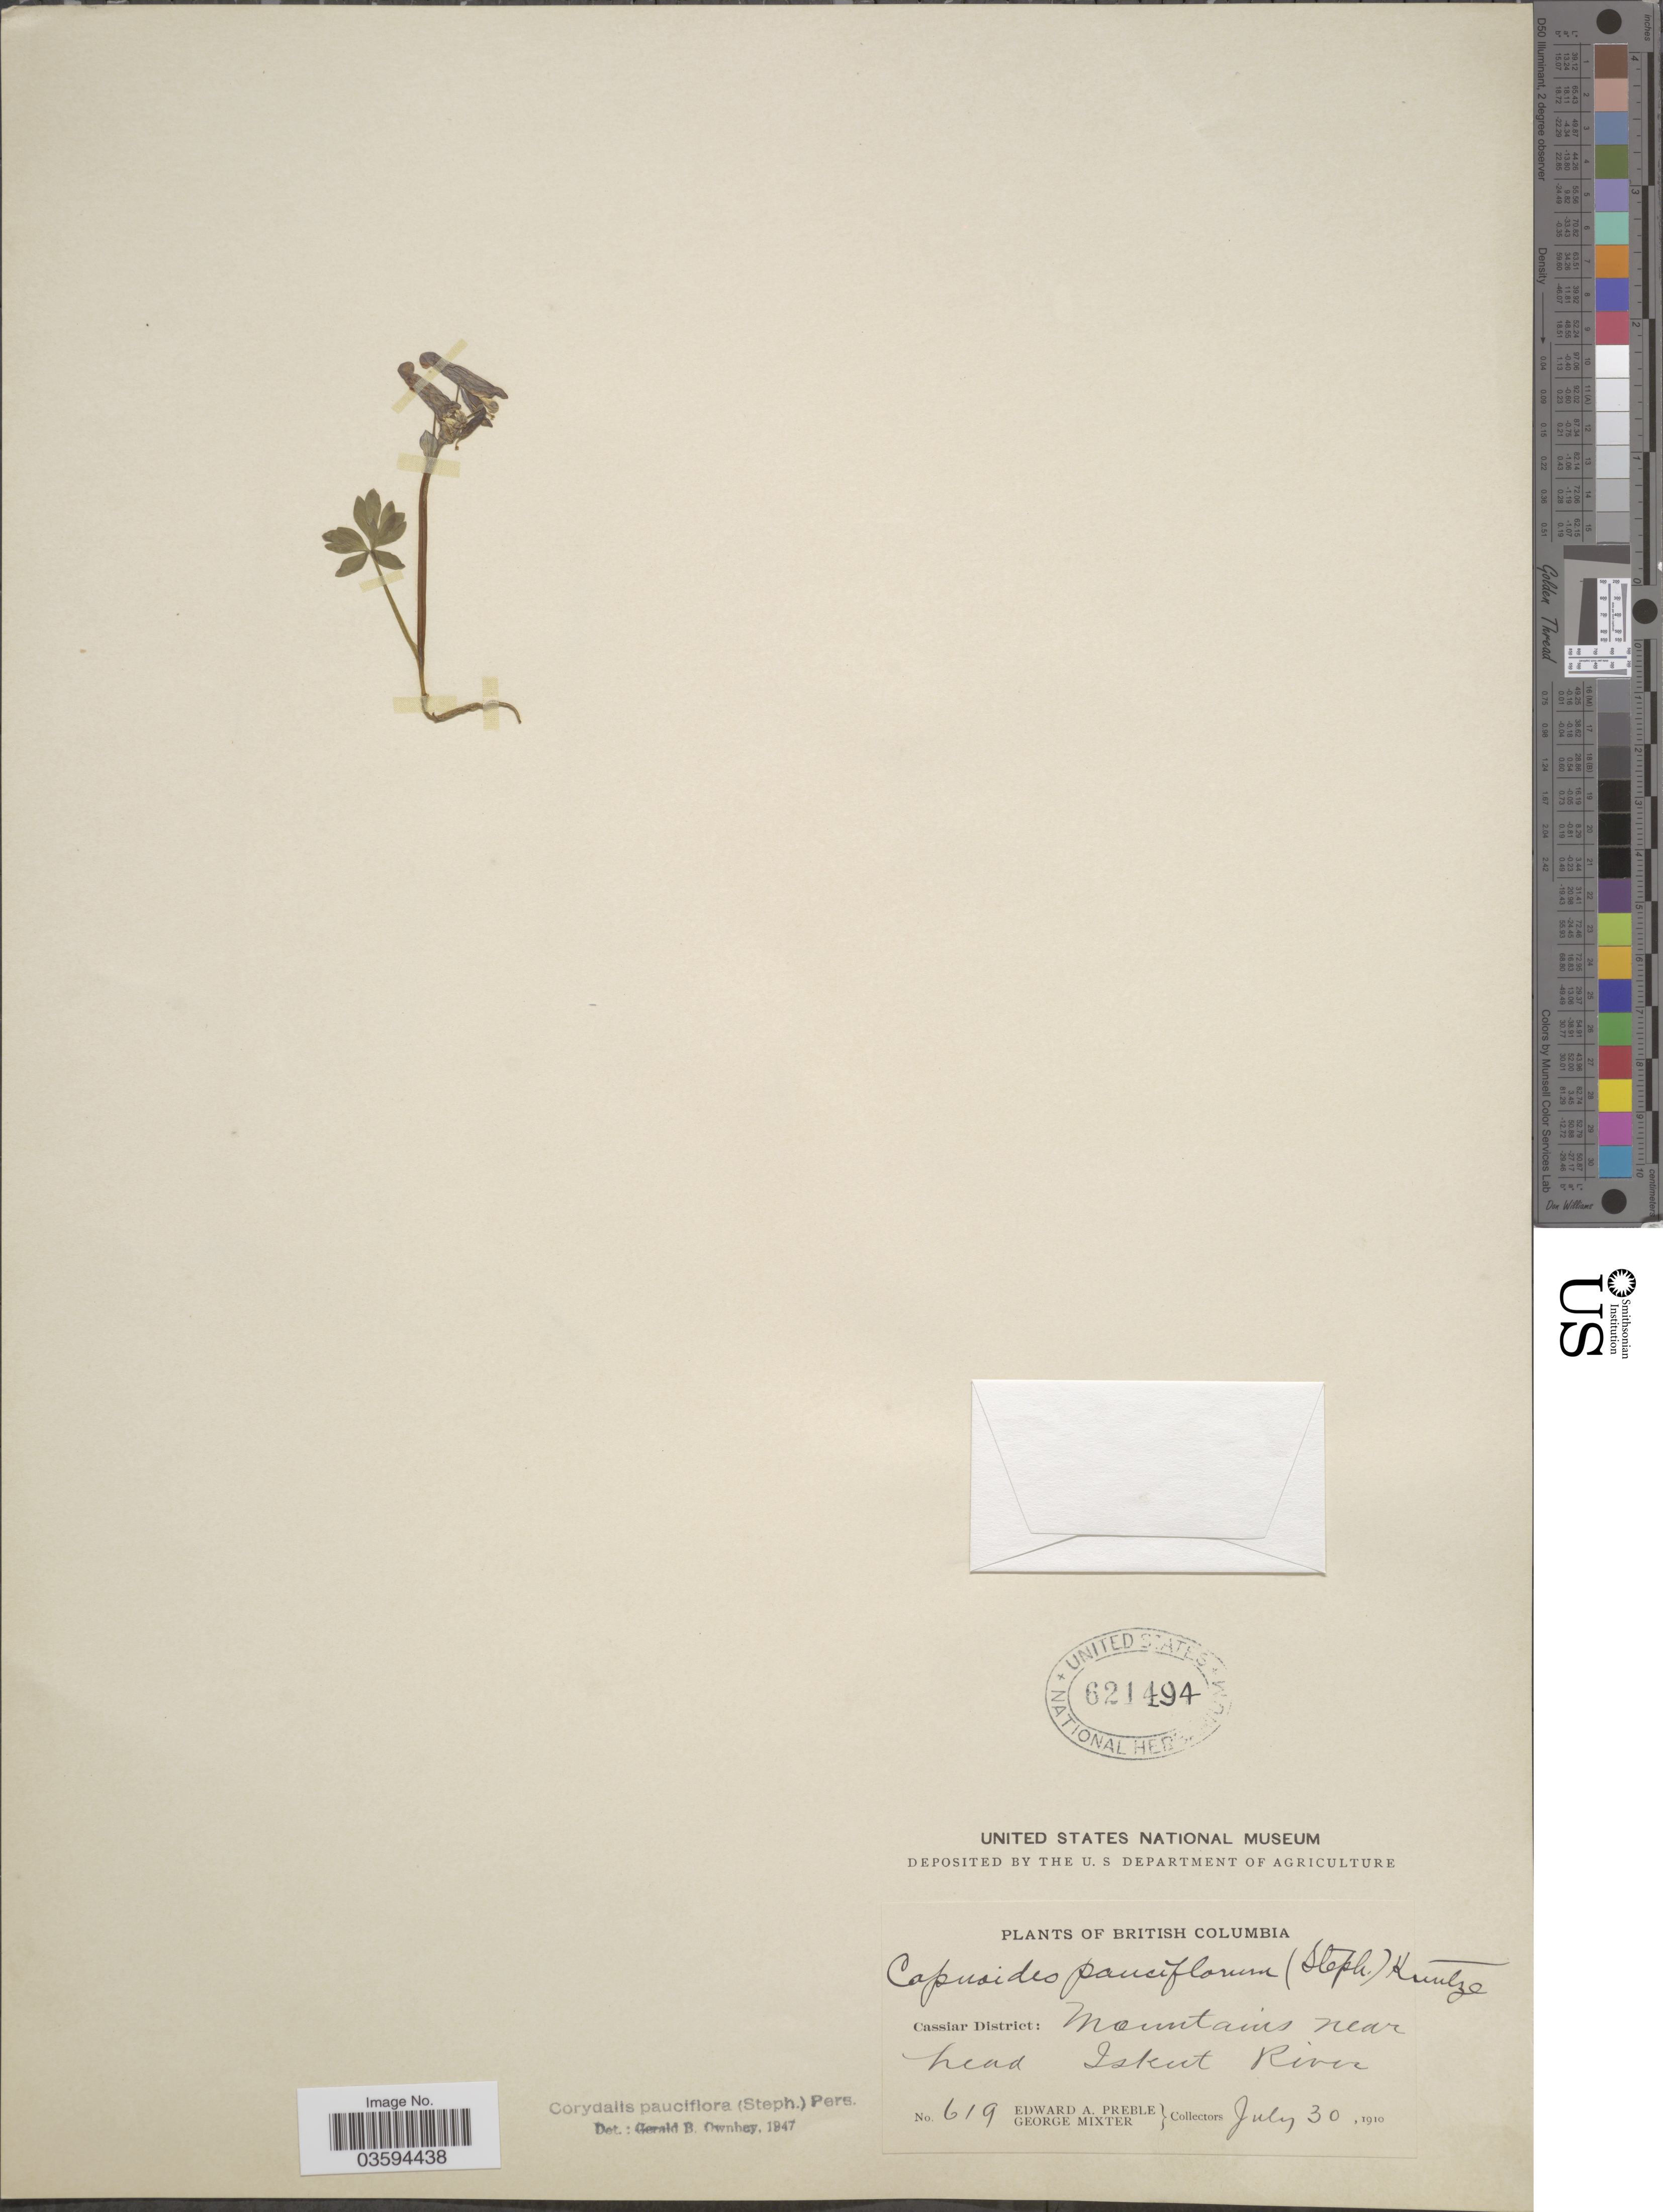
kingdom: Plantae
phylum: Tracheophyta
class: Magnoliopsida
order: Ranunculales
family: Papaveraceae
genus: Corydalis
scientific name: Corydalis pauciflora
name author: (Stephan) Pers.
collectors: E. Preble & G. Mixter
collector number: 619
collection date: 1910-07-30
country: Canada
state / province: British Columbia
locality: Cassiar District: Mountains near head Iskut River.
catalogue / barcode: US 621494